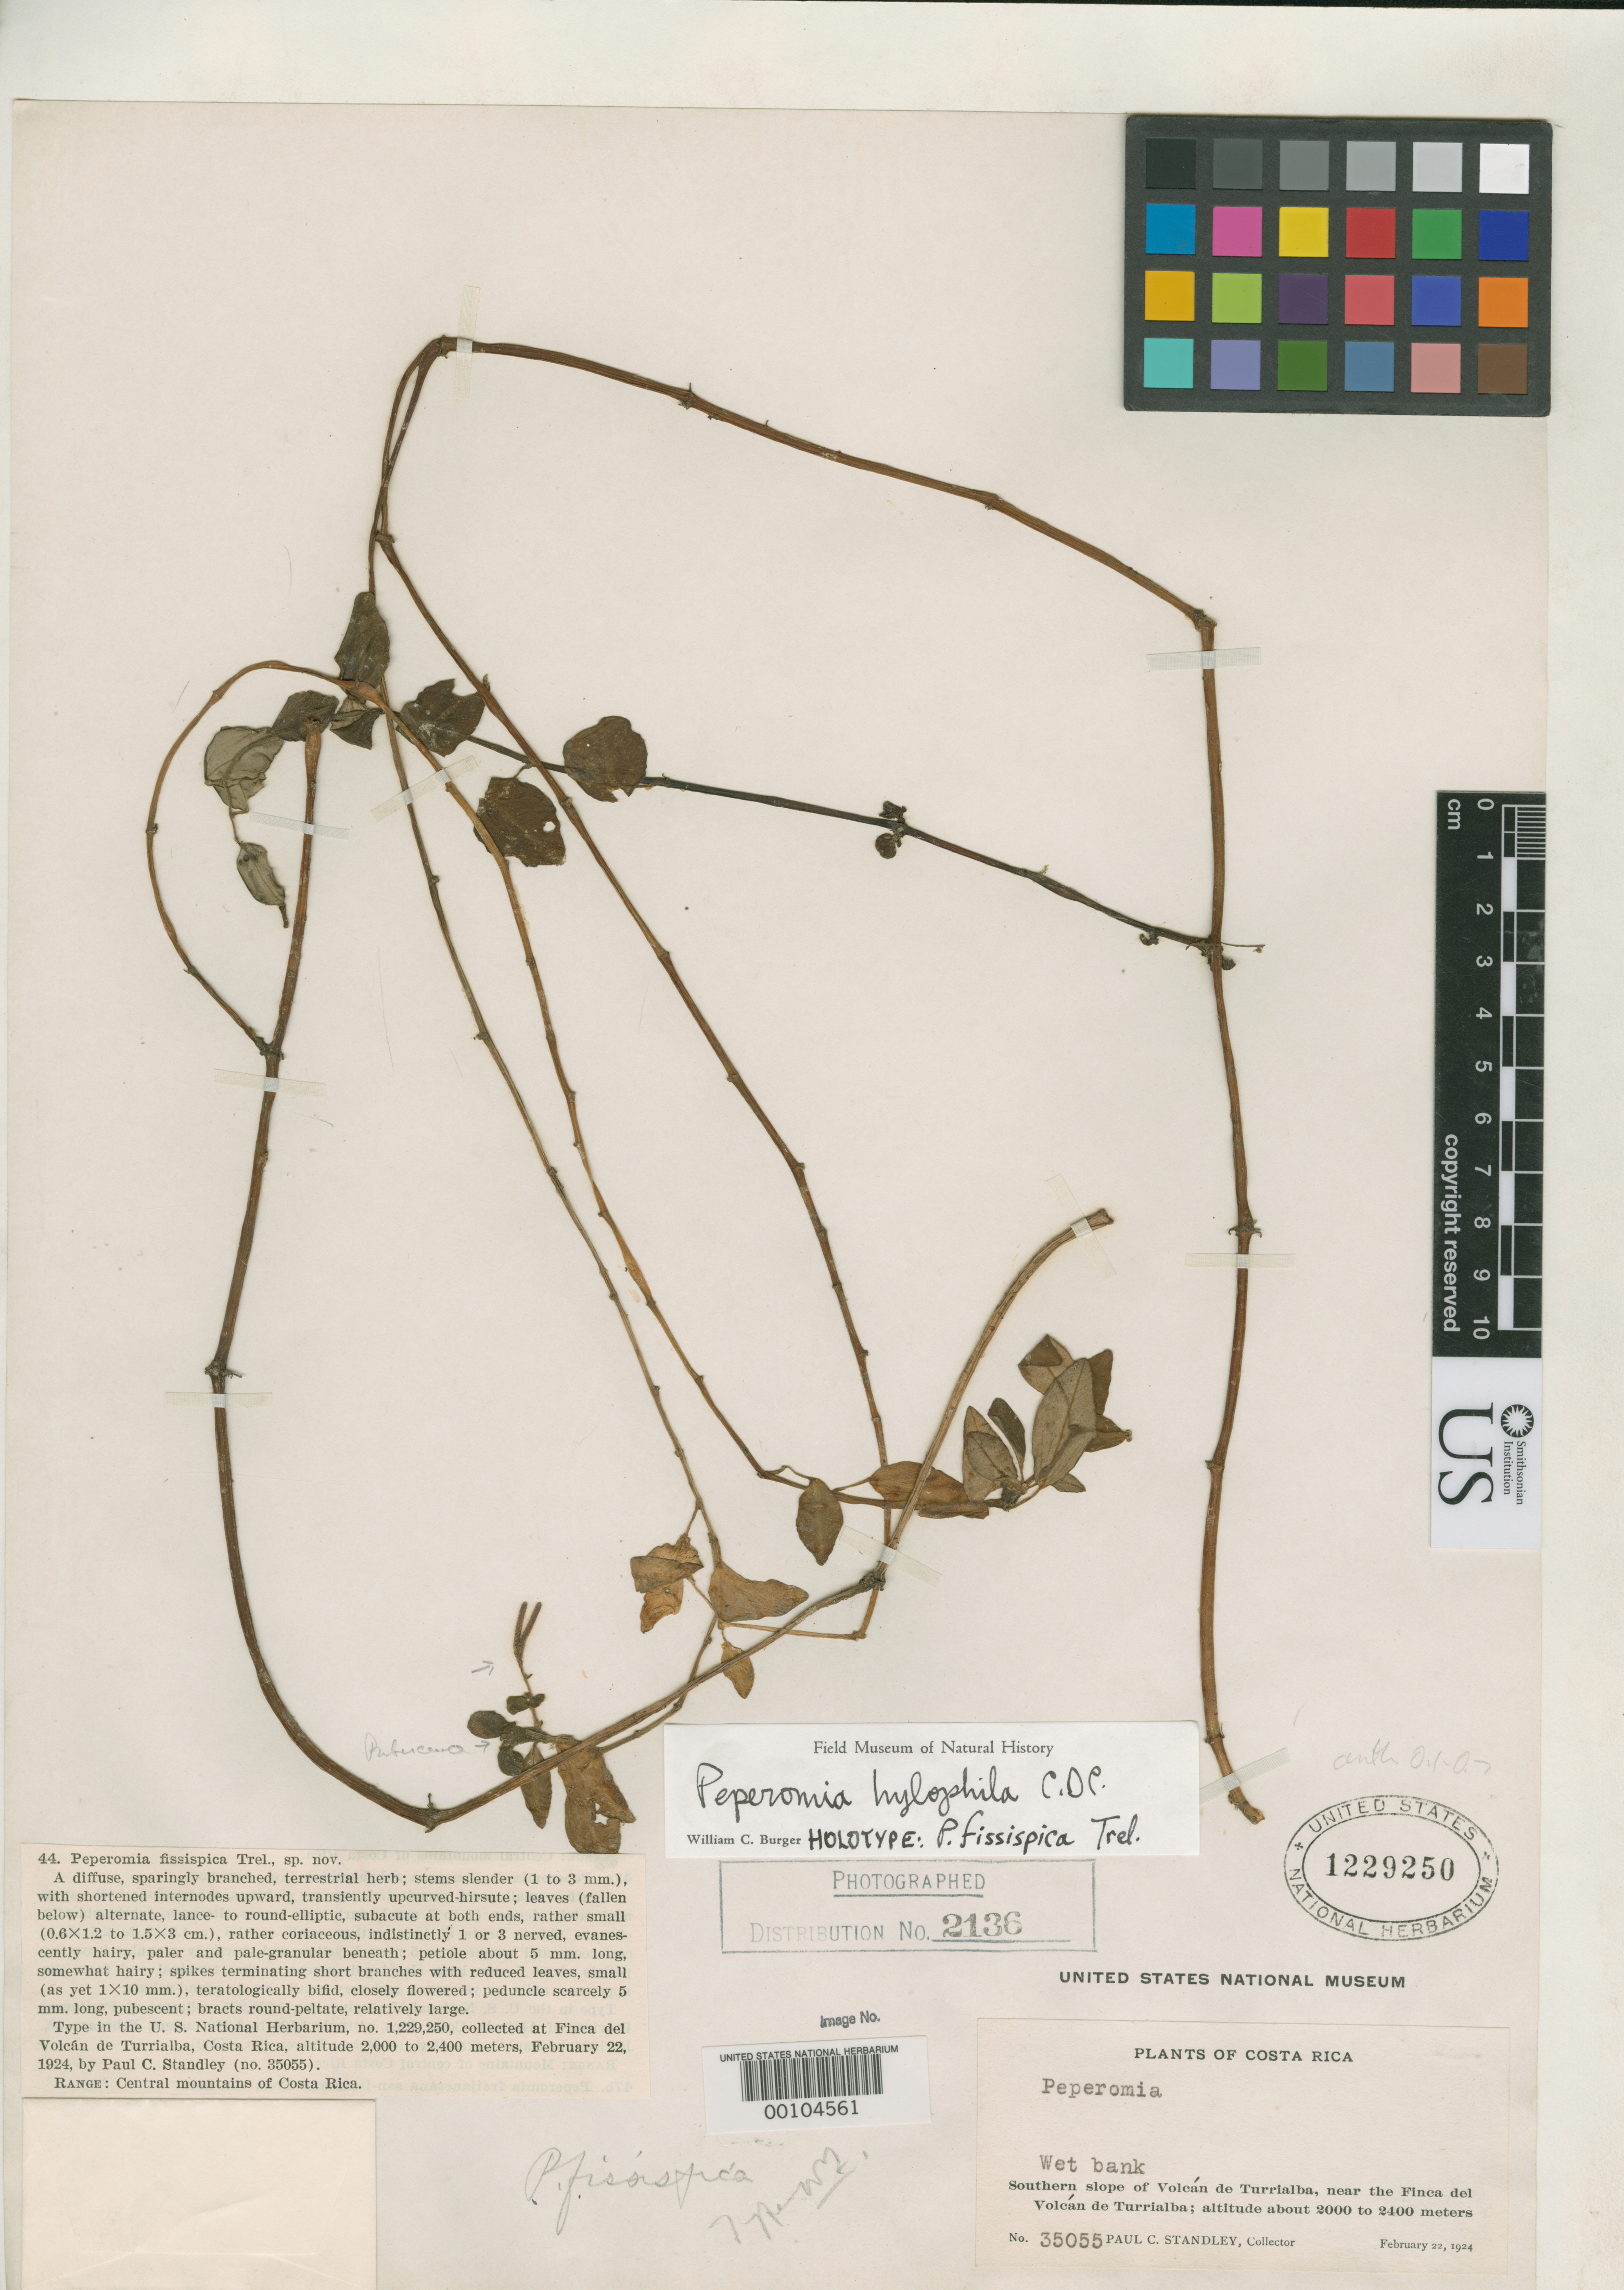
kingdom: Plantae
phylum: Tracheophyta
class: Magnoliopsida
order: Piperales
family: Piperaceae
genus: Peperomia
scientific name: Peperomia fissispica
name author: Trel.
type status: Holotype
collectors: P. C. Standley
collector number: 35055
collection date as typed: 22 Feb 1924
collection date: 1924-02-22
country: Costa Rica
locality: Finca del Volcan de Turrialba, S slope.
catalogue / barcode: US 1229250